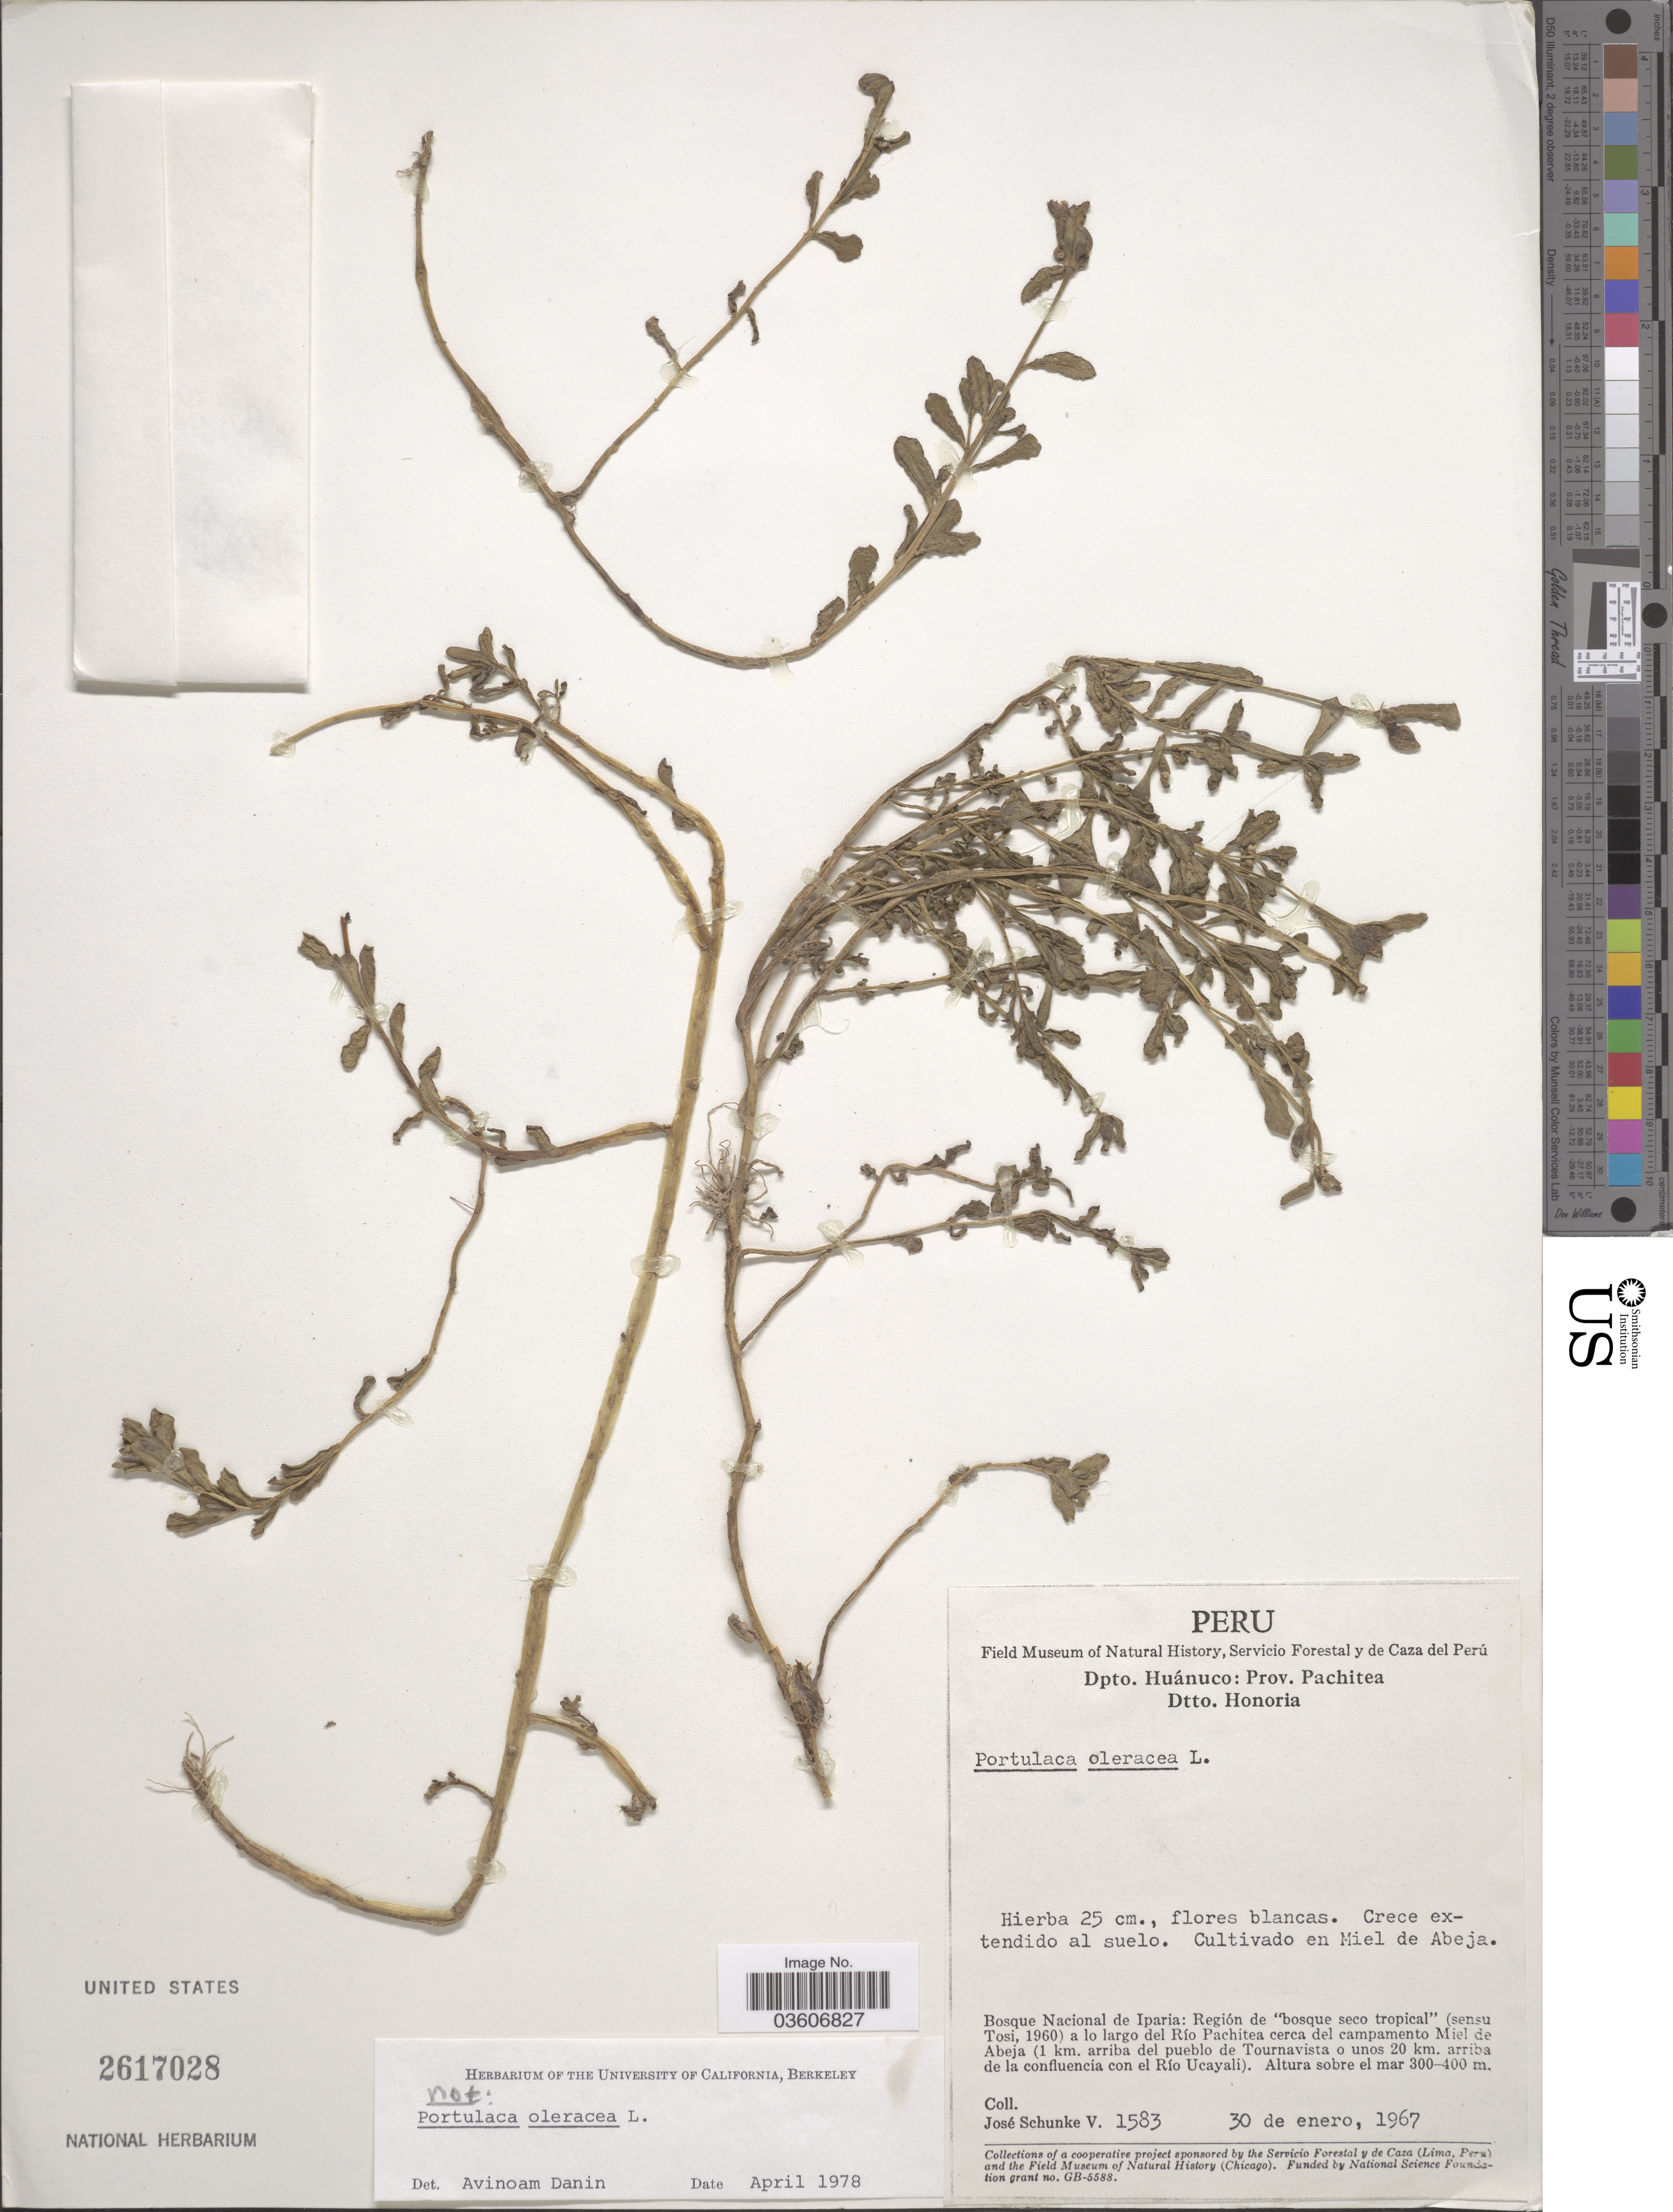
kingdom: Plantae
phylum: Tracheophyta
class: Magnoliopsida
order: Caryophyllales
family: Portulacaceae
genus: Portulaca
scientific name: Portulaca sp.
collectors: J. Schunke Vigo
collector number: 1583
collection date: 1967-01-30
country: Peru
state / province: Huánuco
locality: Dpto. Huánuco: Prov. Pachitea, Dtto. Honoria. Cultivado en Miel de Abeja. Bosque Nacional de Iparia: Región de "bosque seco tropical" (sensu Tosi, 1960) a lo largo del Río Pachitea cerca del campamento Miel de Abeja (1 km. arriba del pueblo de Tournavista o unos 20 km. arriba de la confluencia con el Río Ucayali).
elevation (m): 300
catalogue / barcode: US 2617028